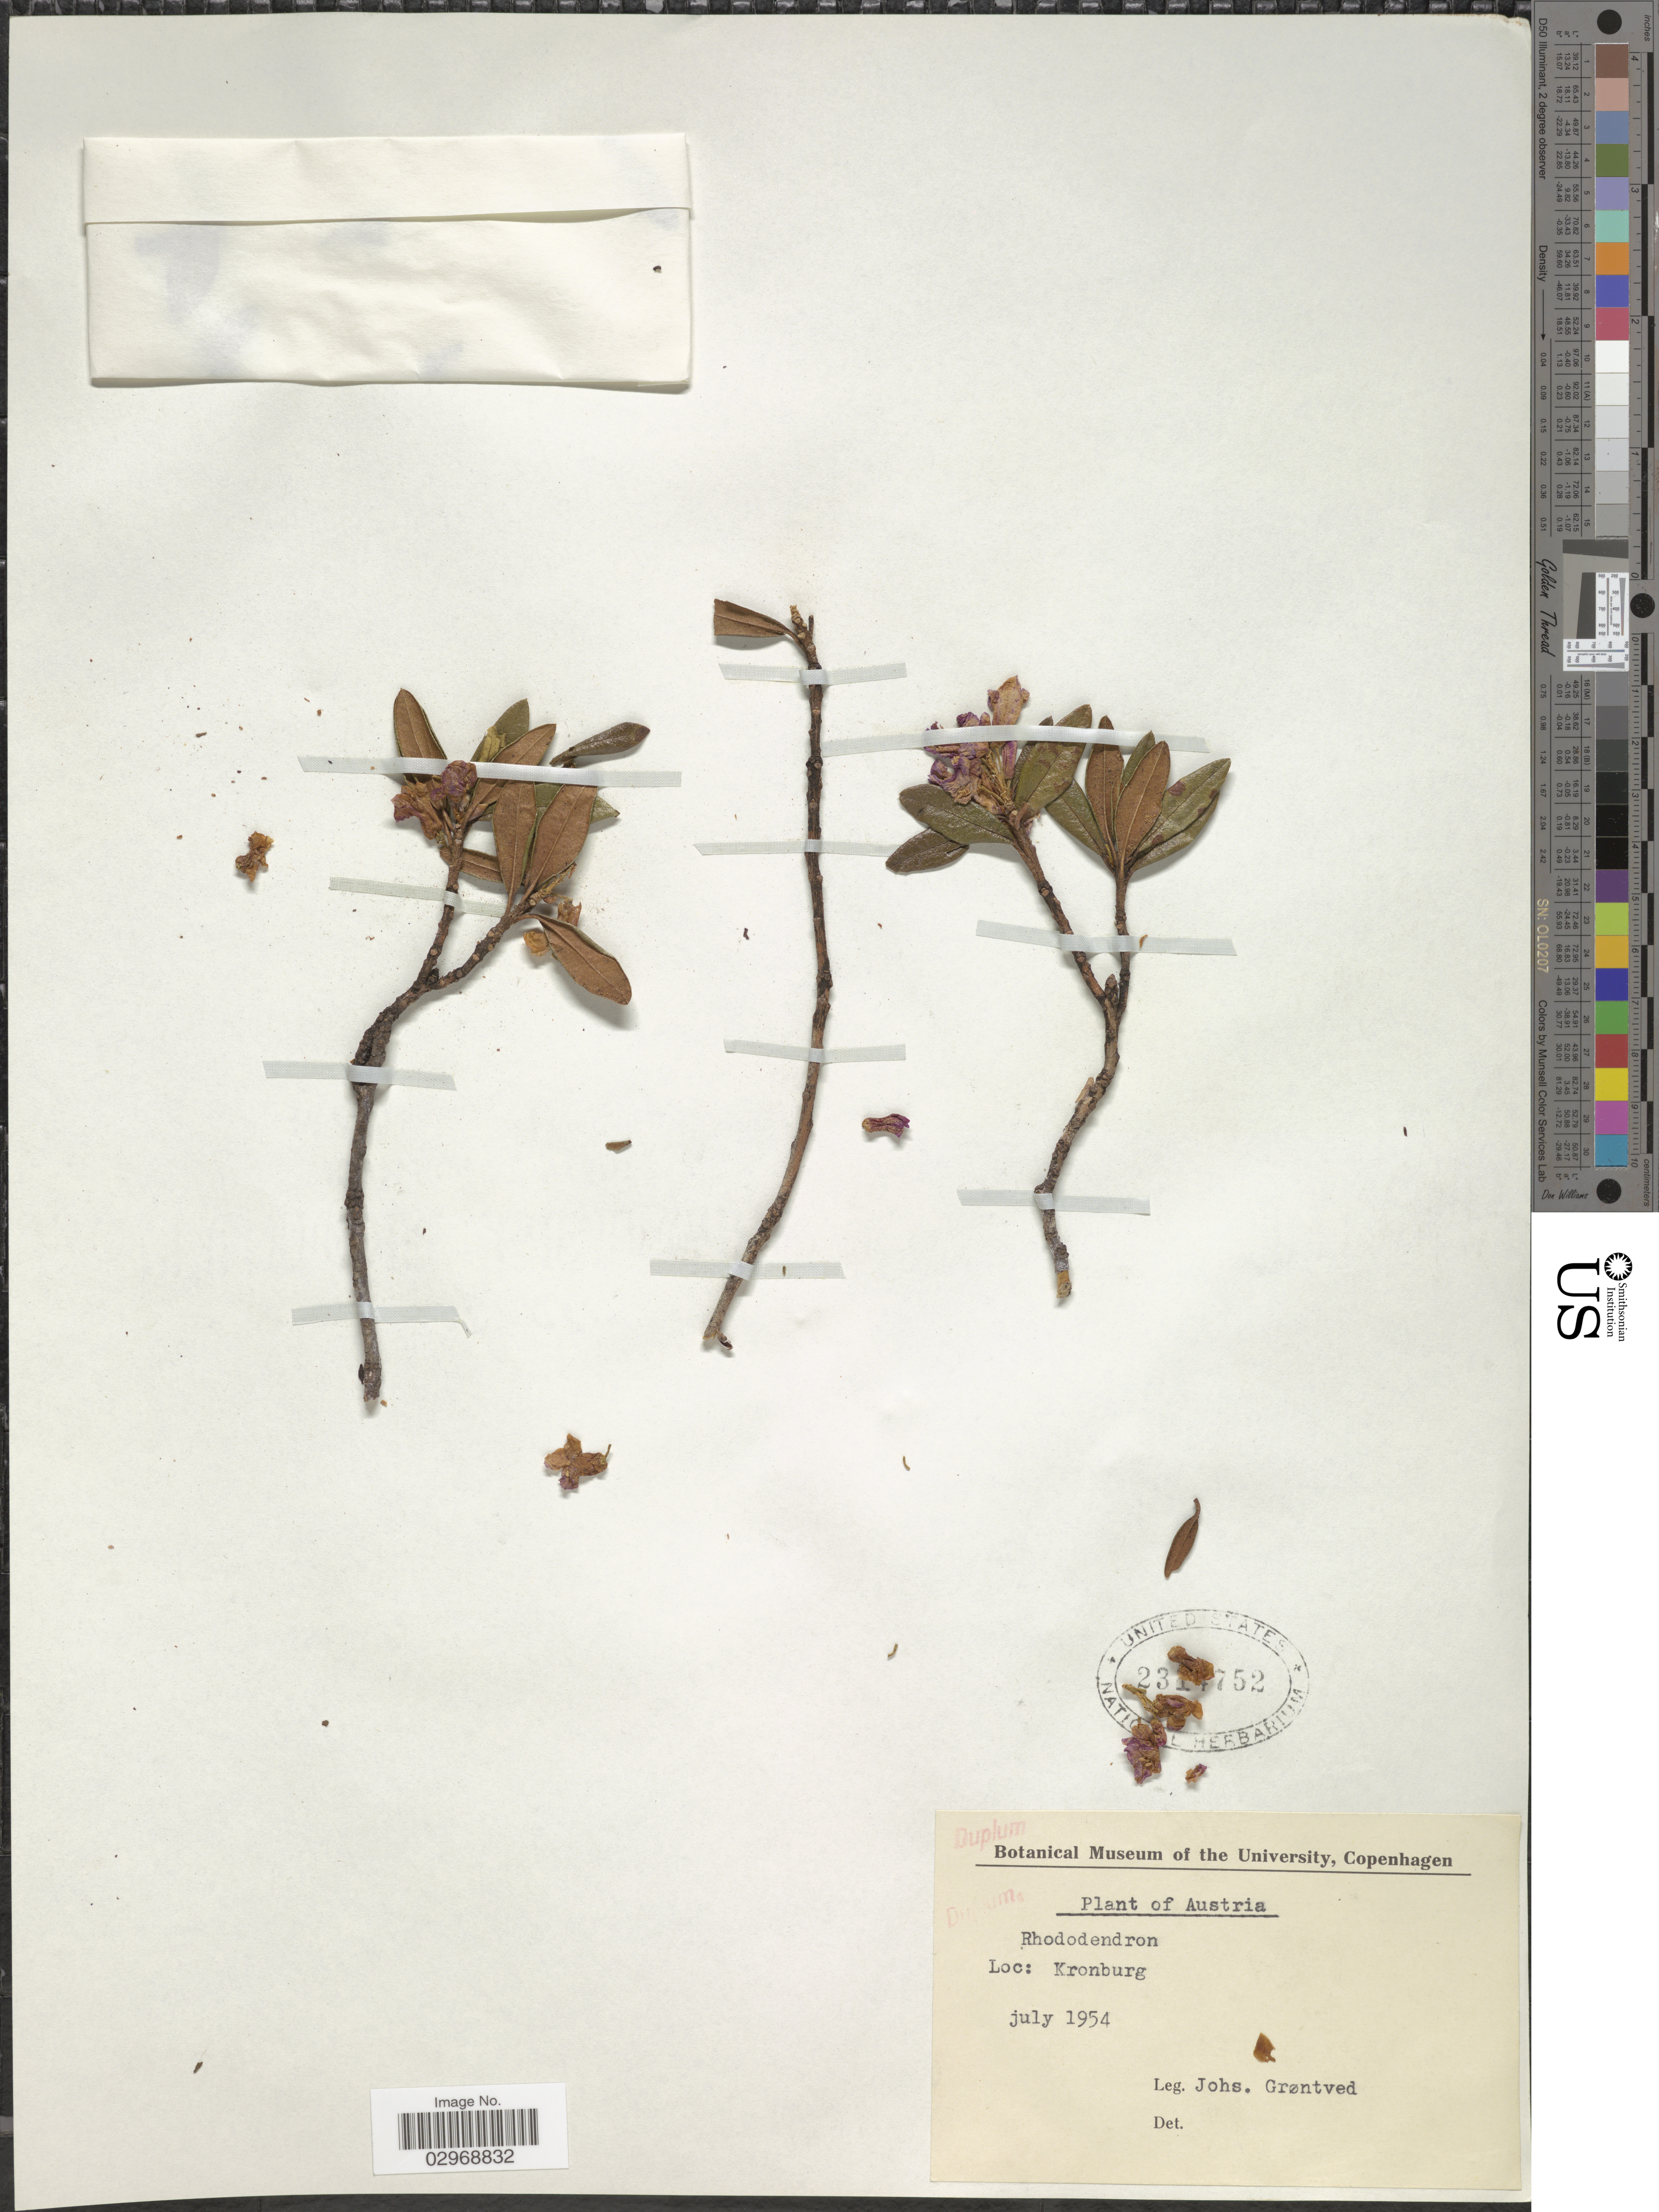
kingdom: Plantae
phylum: Tracheophyta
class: Magnoliopsida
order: Ericales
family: Ericaceae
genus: Rhododendron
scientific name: Rhododendron sp.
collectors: J. Grøntved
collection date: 1954-07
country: Austria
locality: Kronburg.